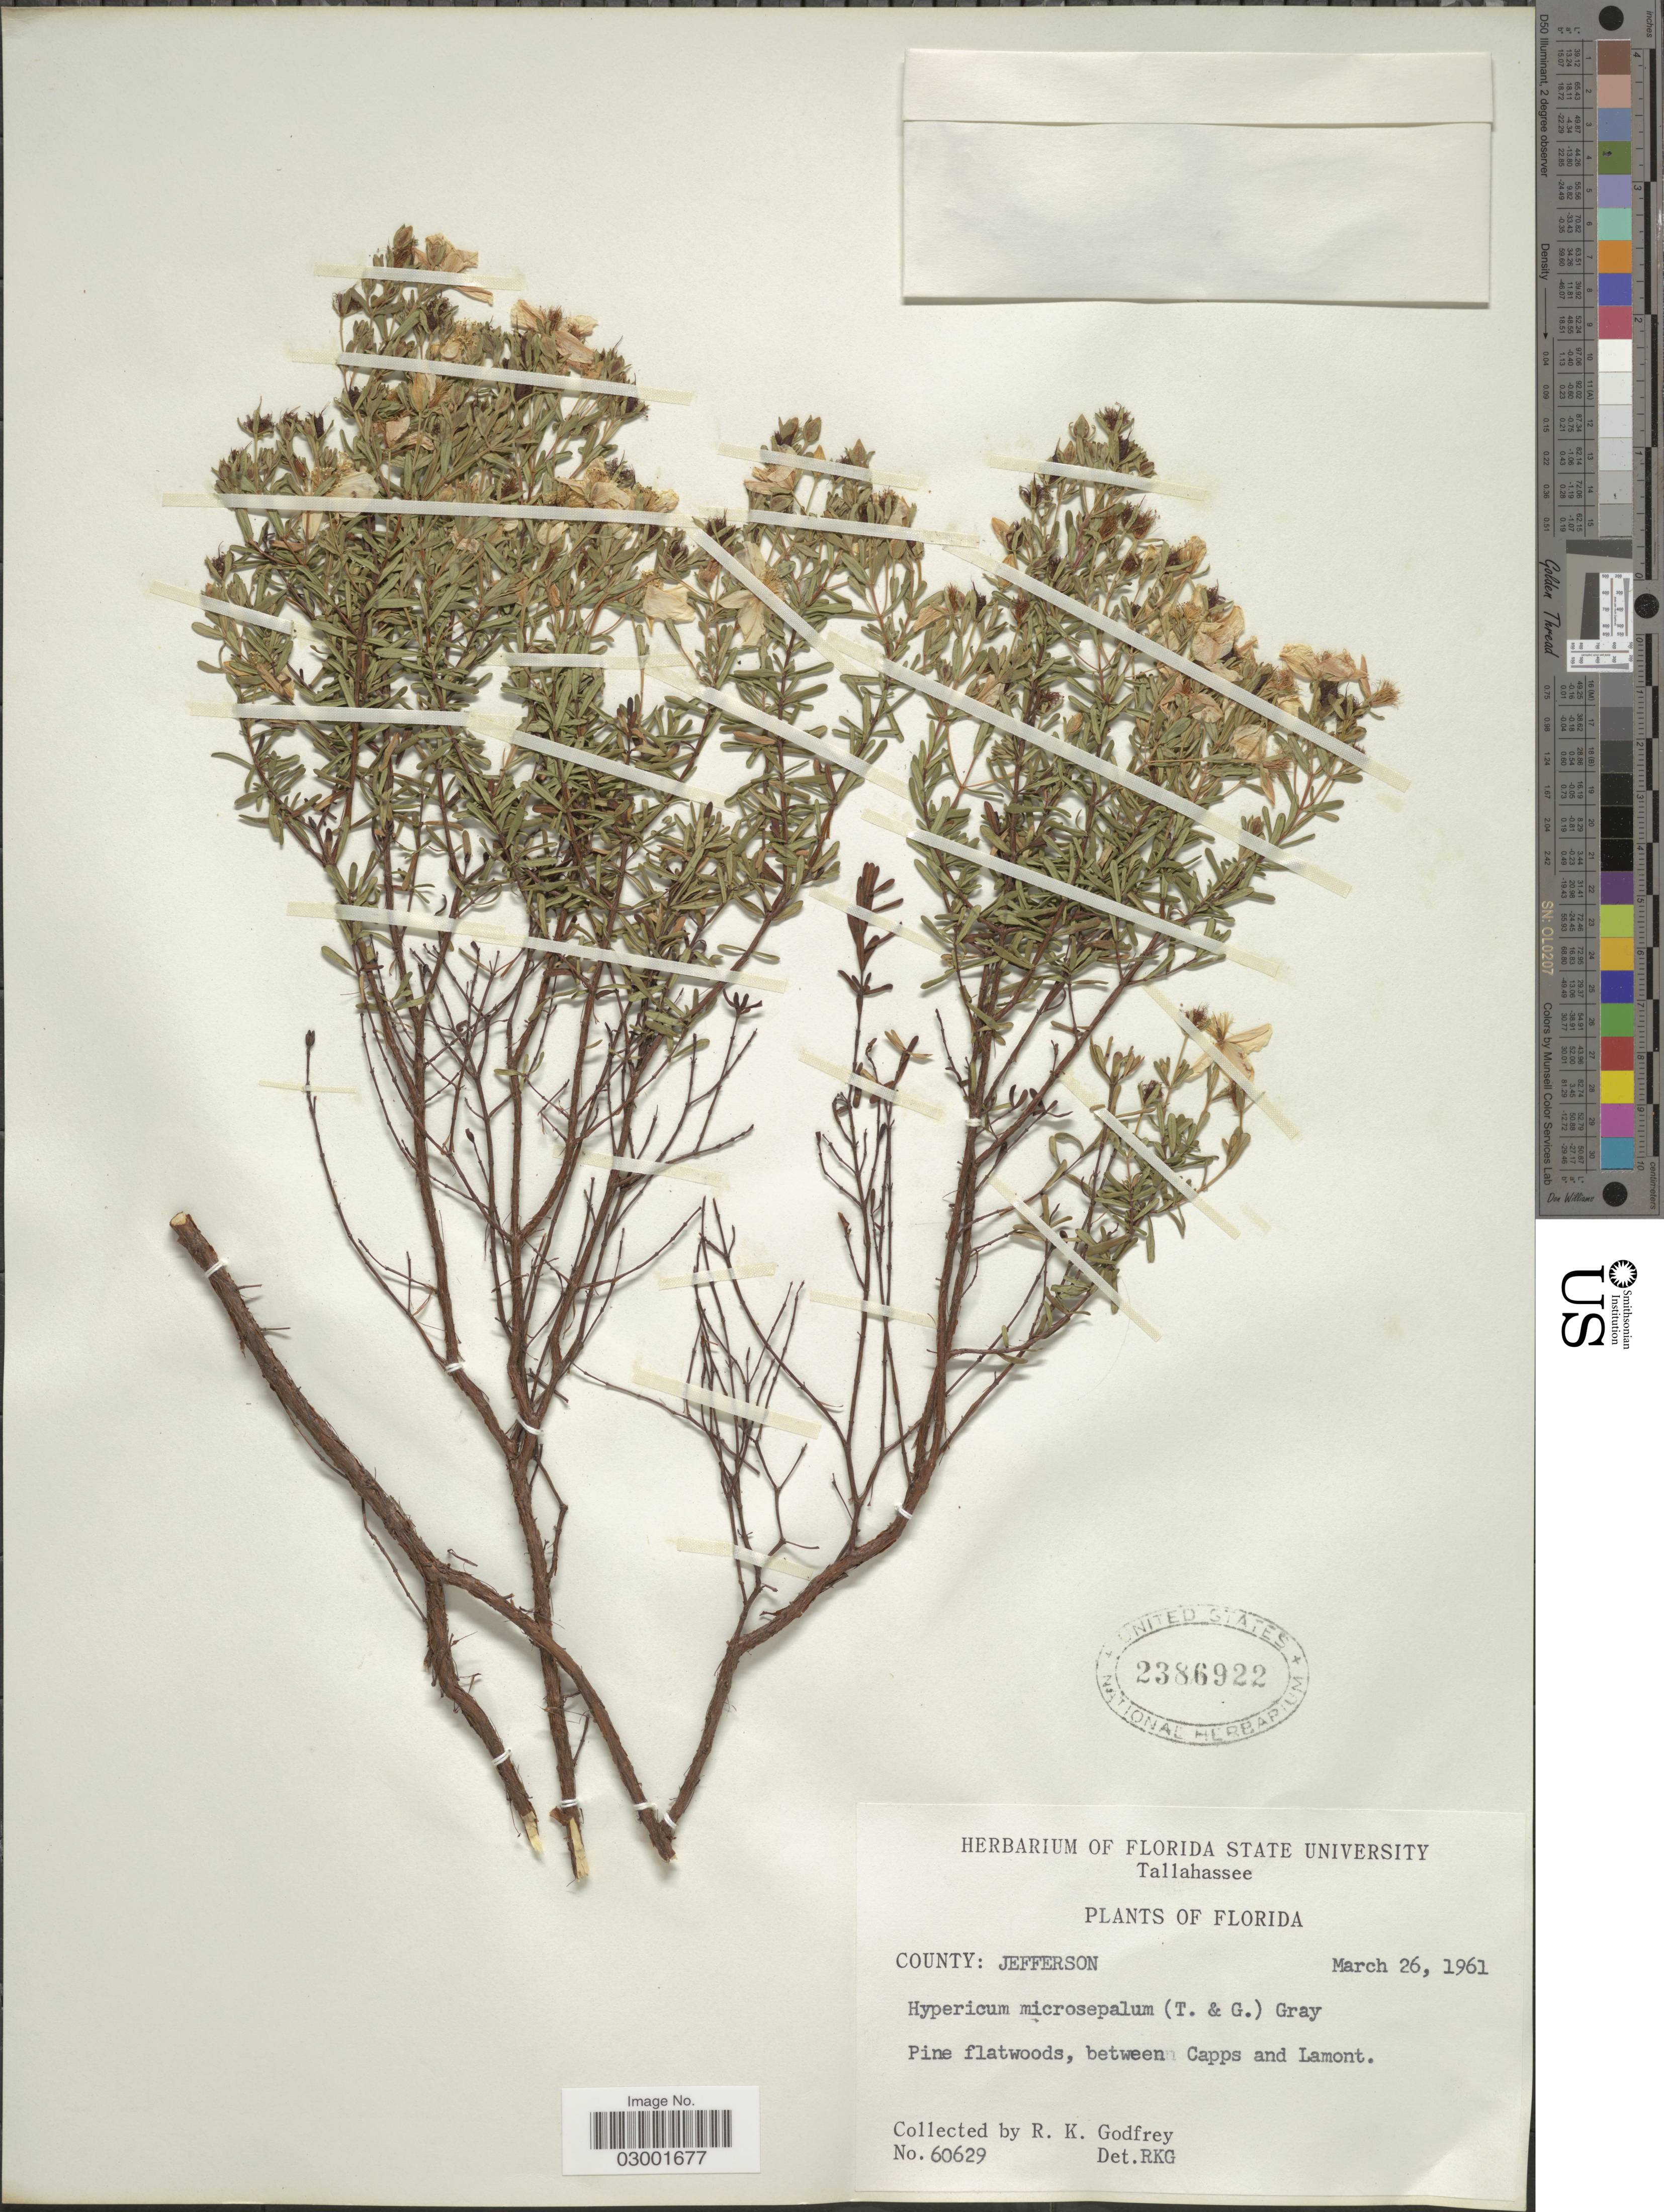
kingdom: Plantae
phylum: Tracheophyta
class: Magnoliopsida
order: Malpighiales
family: Hypericaceae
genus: Hypericum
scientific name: Hypericum microsepalum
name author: (Torr. & A. Gray) A. Gray ex S. Watson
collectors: R. K. Godfrey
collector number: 60629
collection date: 1961-03-26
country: United States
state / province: Florida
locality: County: Jefferson. Pine flatwoods, between Capps and Lamont.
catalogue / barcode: US 2386922